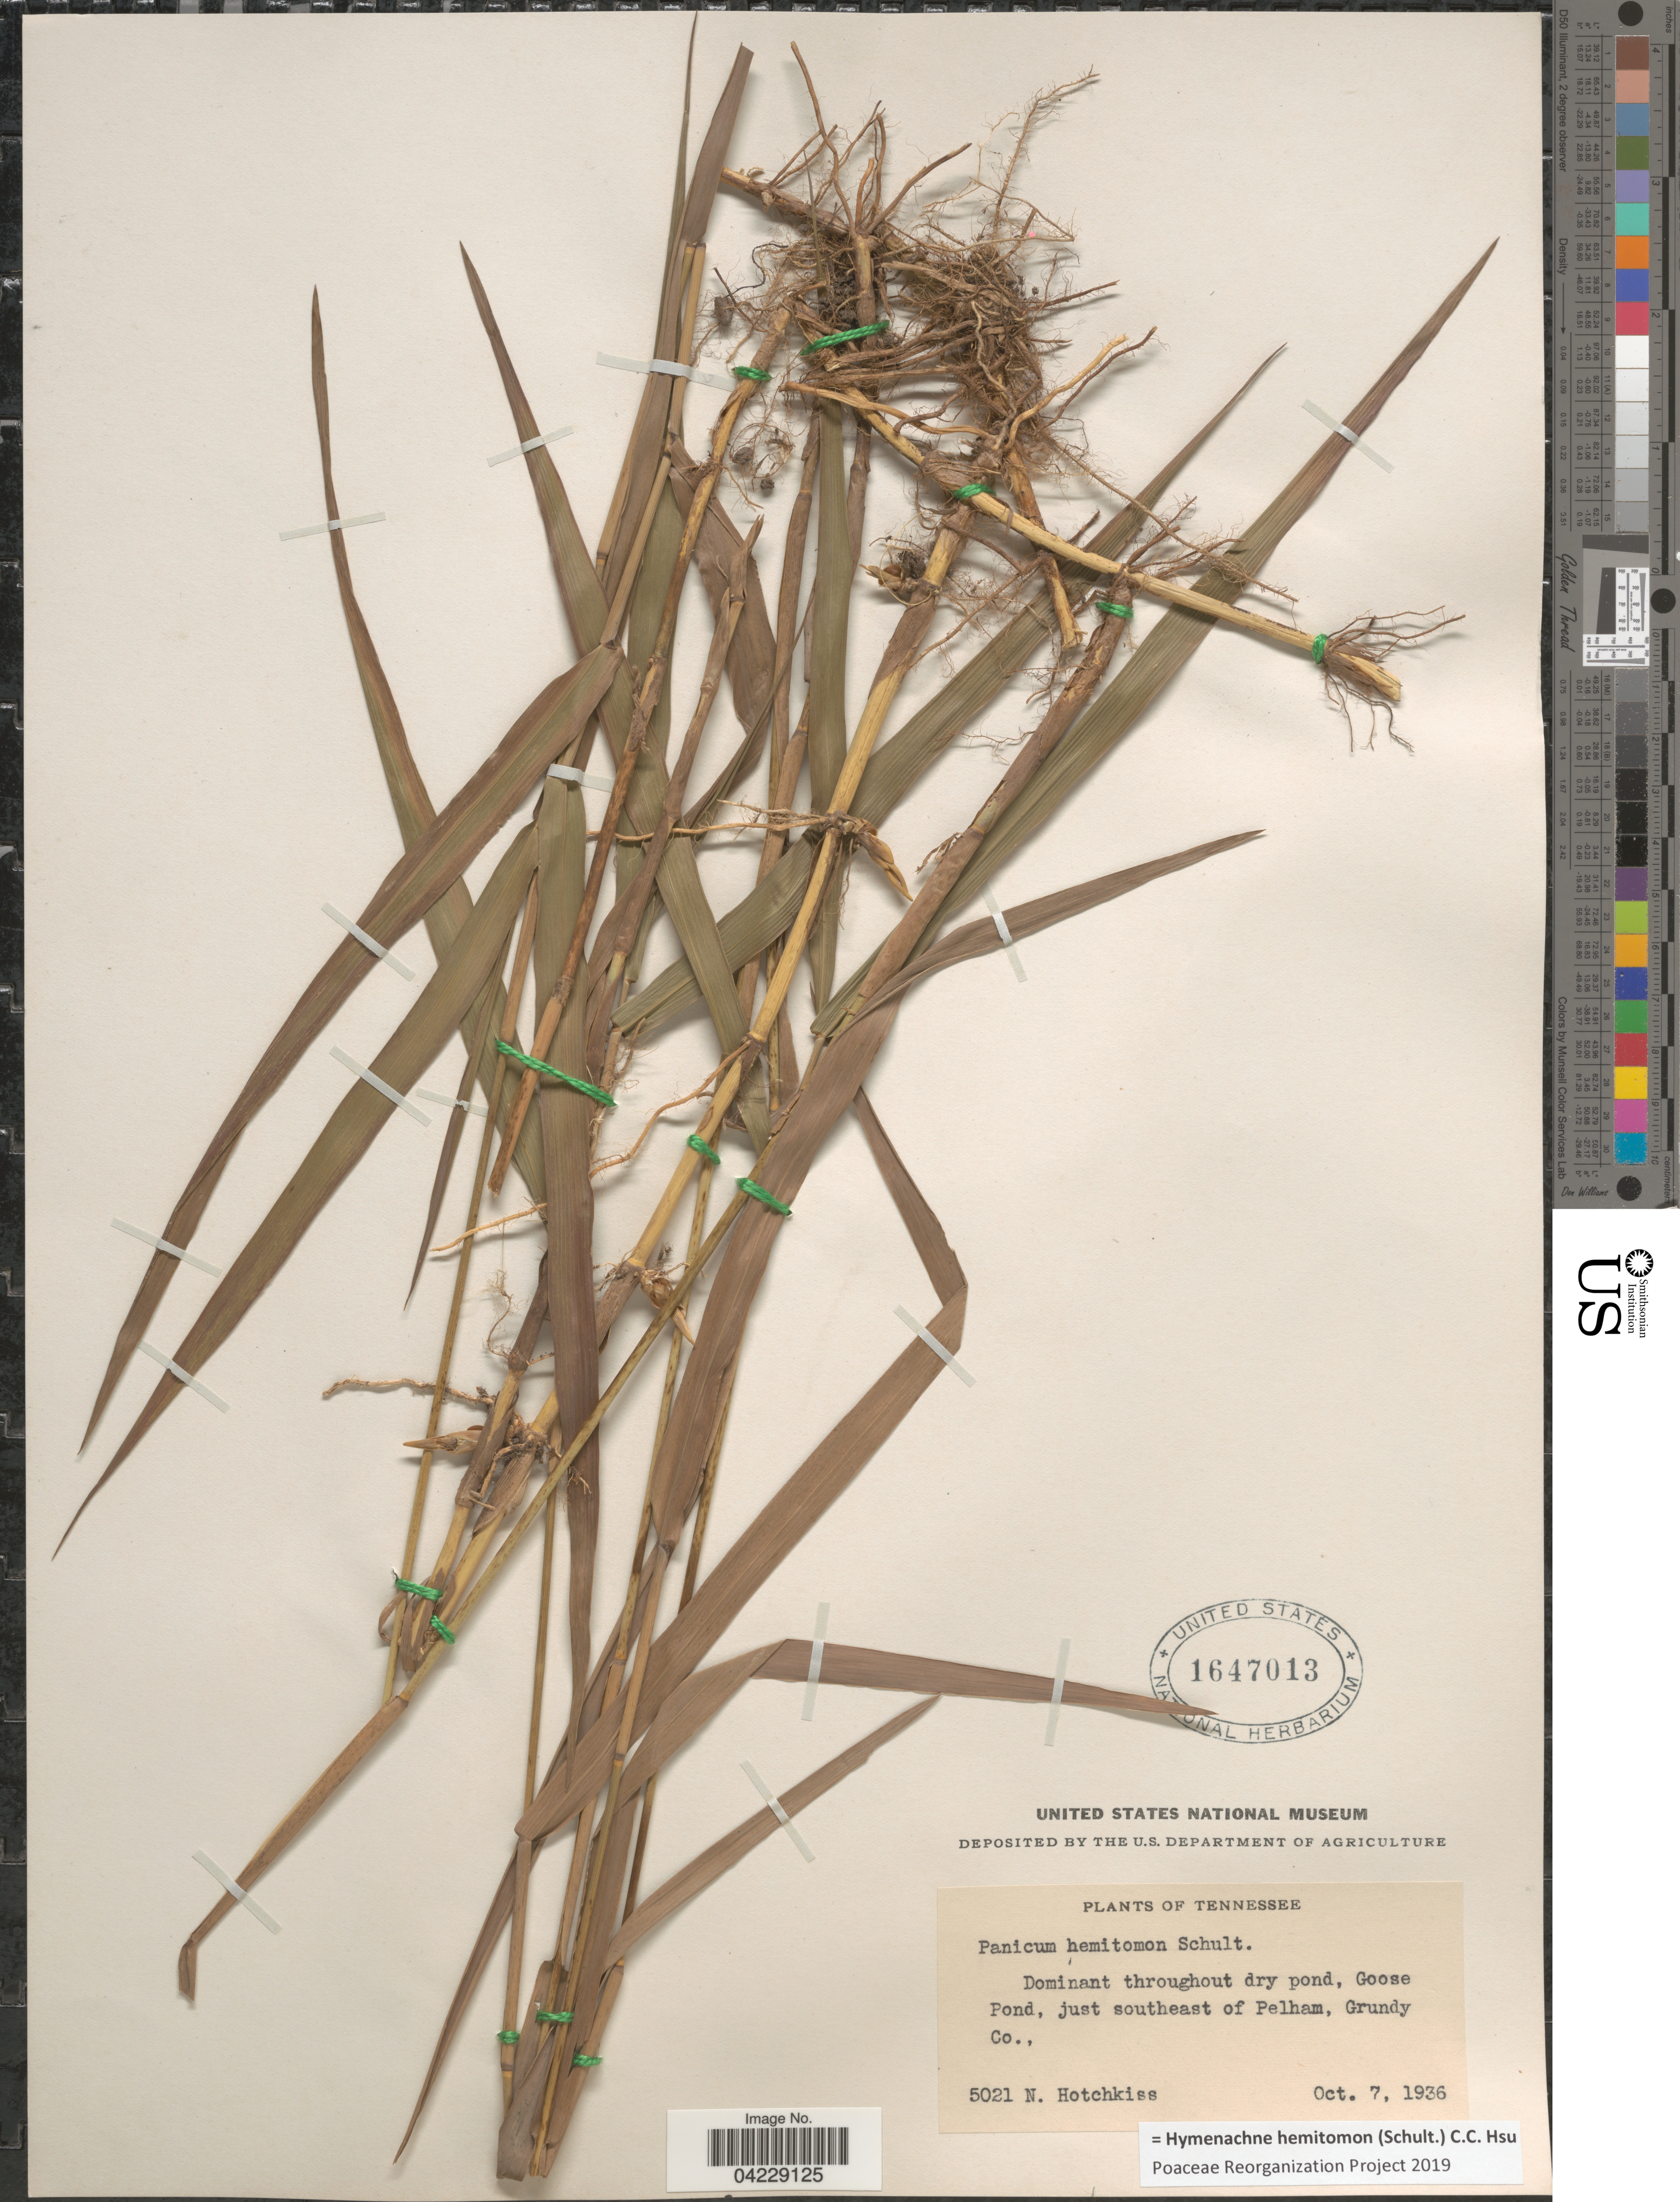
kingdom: Plantae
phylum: Tracheophyta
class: Liliopsida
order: Poales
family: Poaceae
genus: Hymenachne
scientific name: Hymenachne hemitomon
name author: (Schult.) C. C. Hsu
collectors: N. Hotchkiss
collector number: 5021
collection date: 1936-10-07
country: United States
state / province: Tennessee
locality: Goose Pond, just southeast of Pelham, Grundy Co.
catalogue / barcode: US 1647013